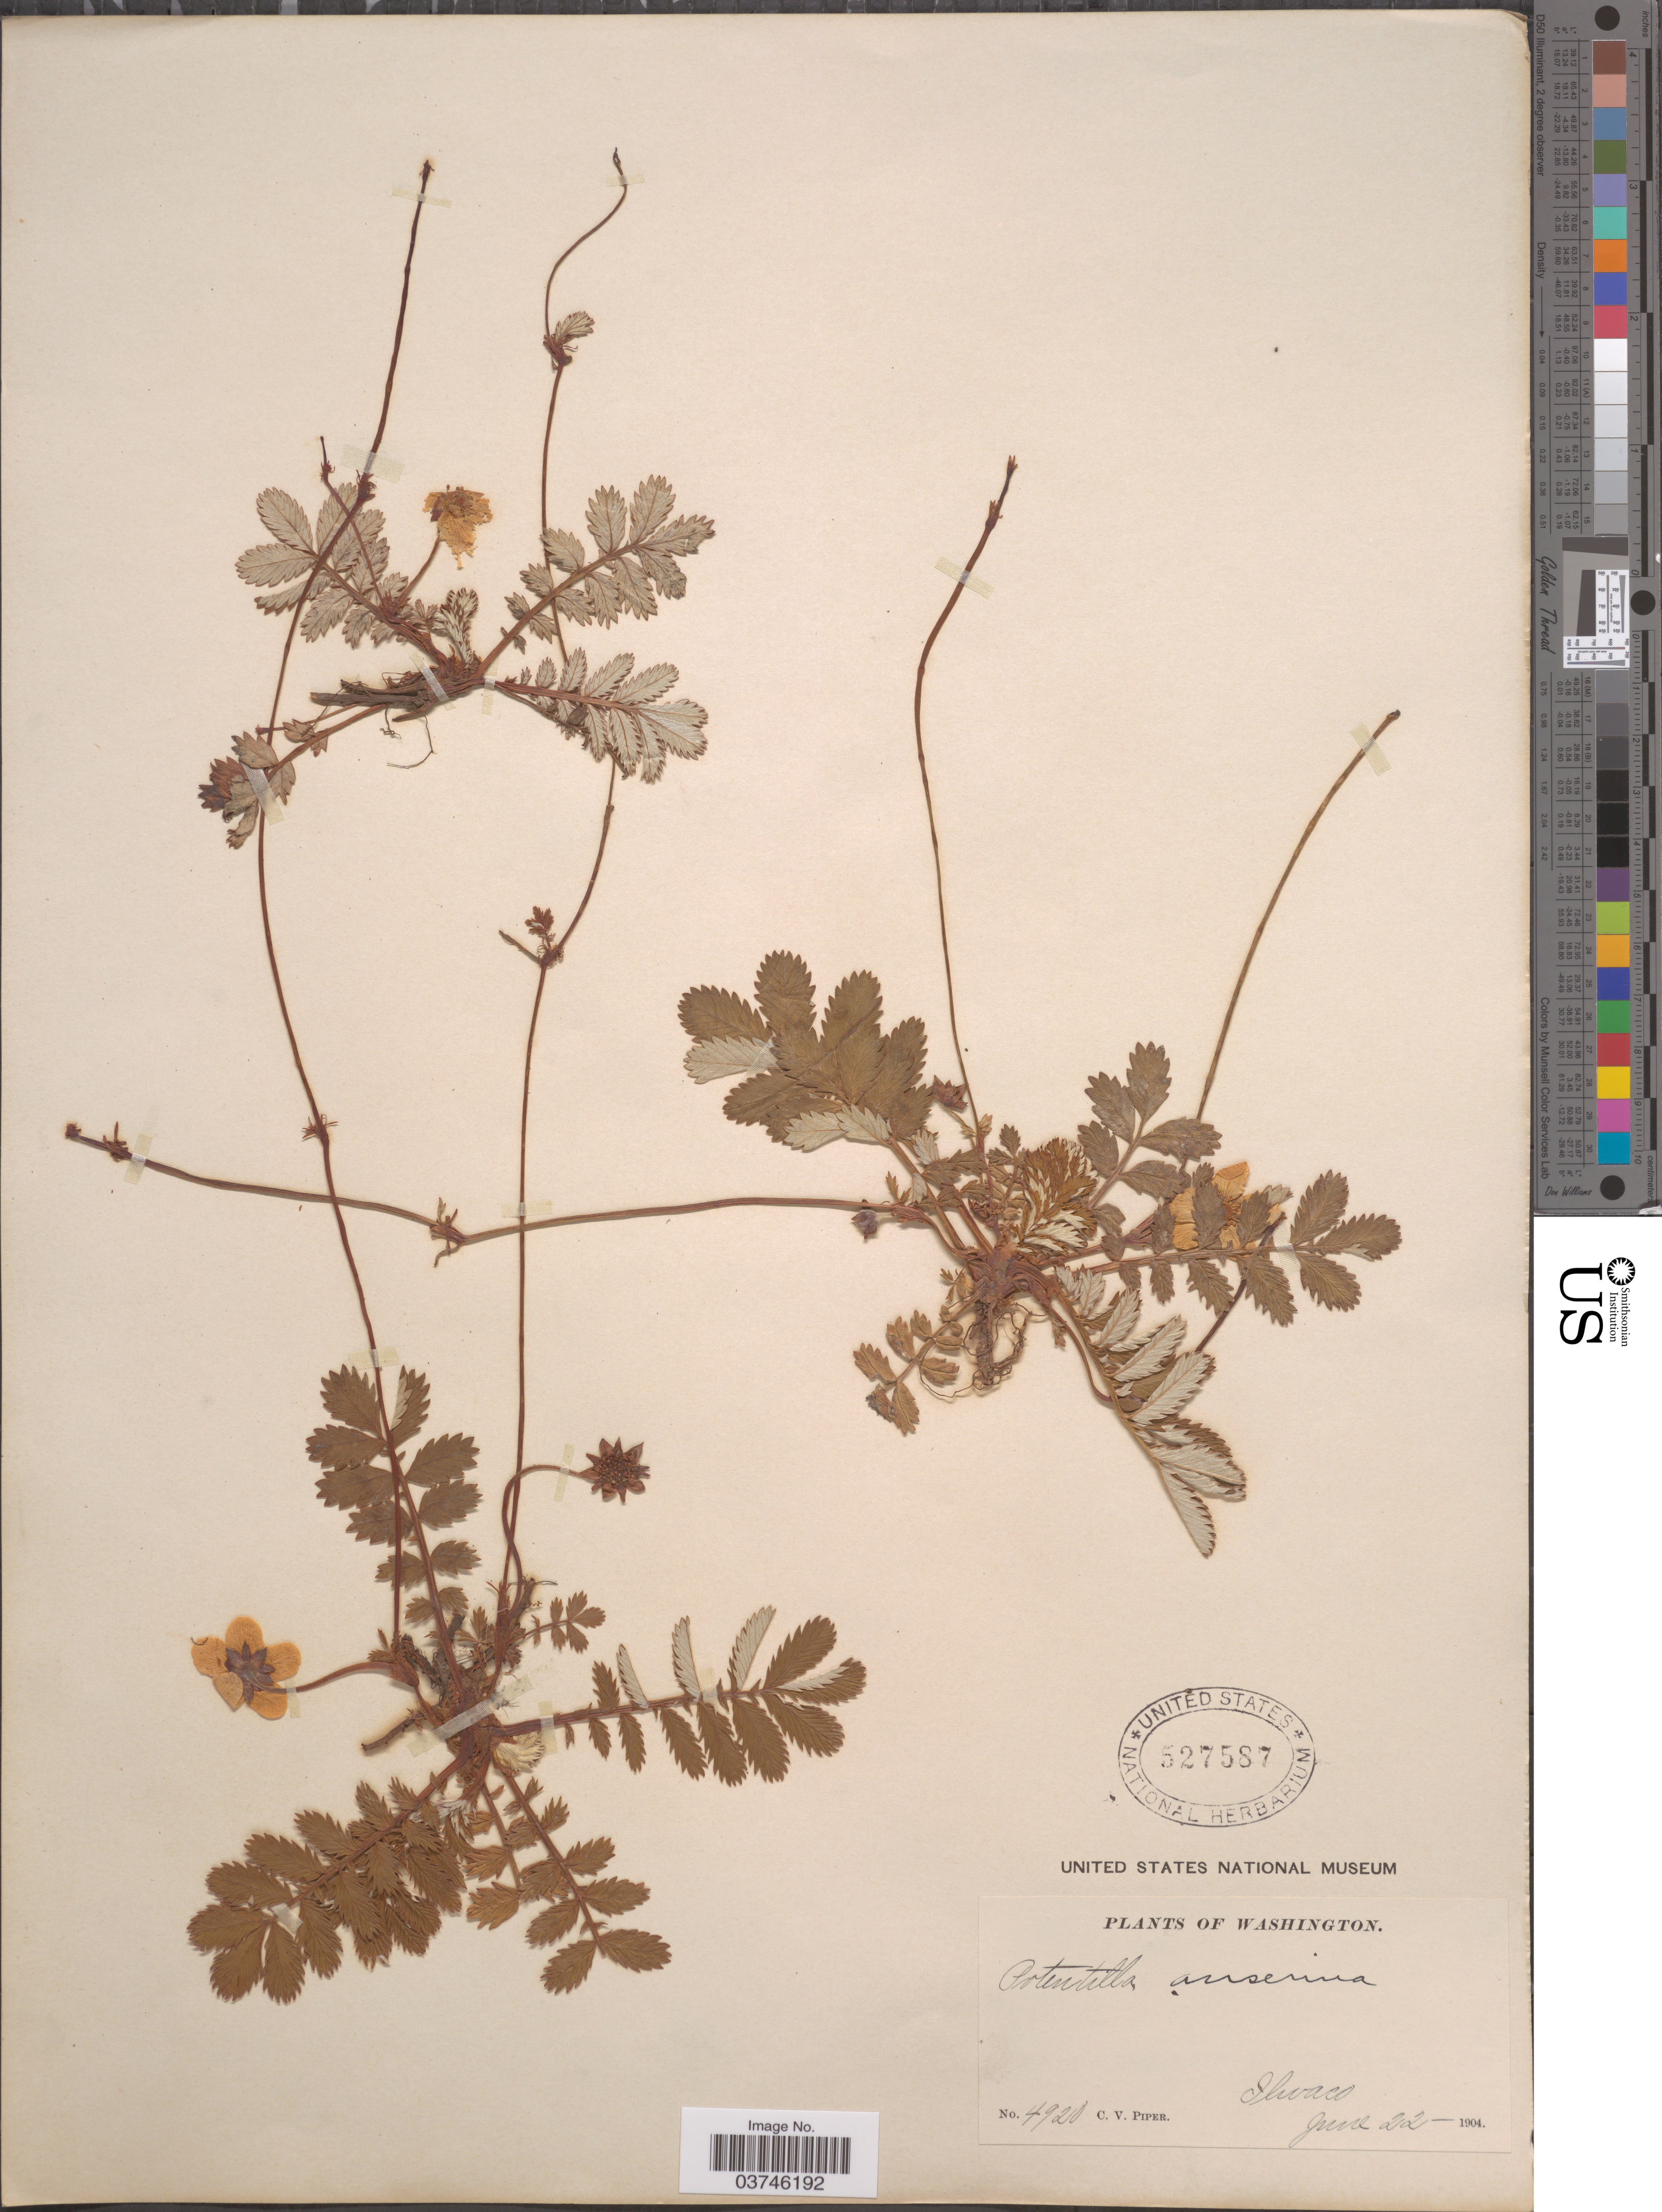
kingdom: Plantae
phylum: Tracheophyta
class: Magnoliopsida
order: Rosales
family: Rosaceae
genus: Argentina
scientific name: Argentina pacifica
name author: (Howell) Rydb.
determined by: Strong, Mark T., (BOT), Smithsonian Institution - National Museum of Natural History (UNITED STATES)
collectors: C. V. Piper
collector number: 4920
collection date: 1904-06-22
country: United States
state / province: Washington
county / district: Pacific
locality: Ilwaco.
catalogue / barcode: US 527587